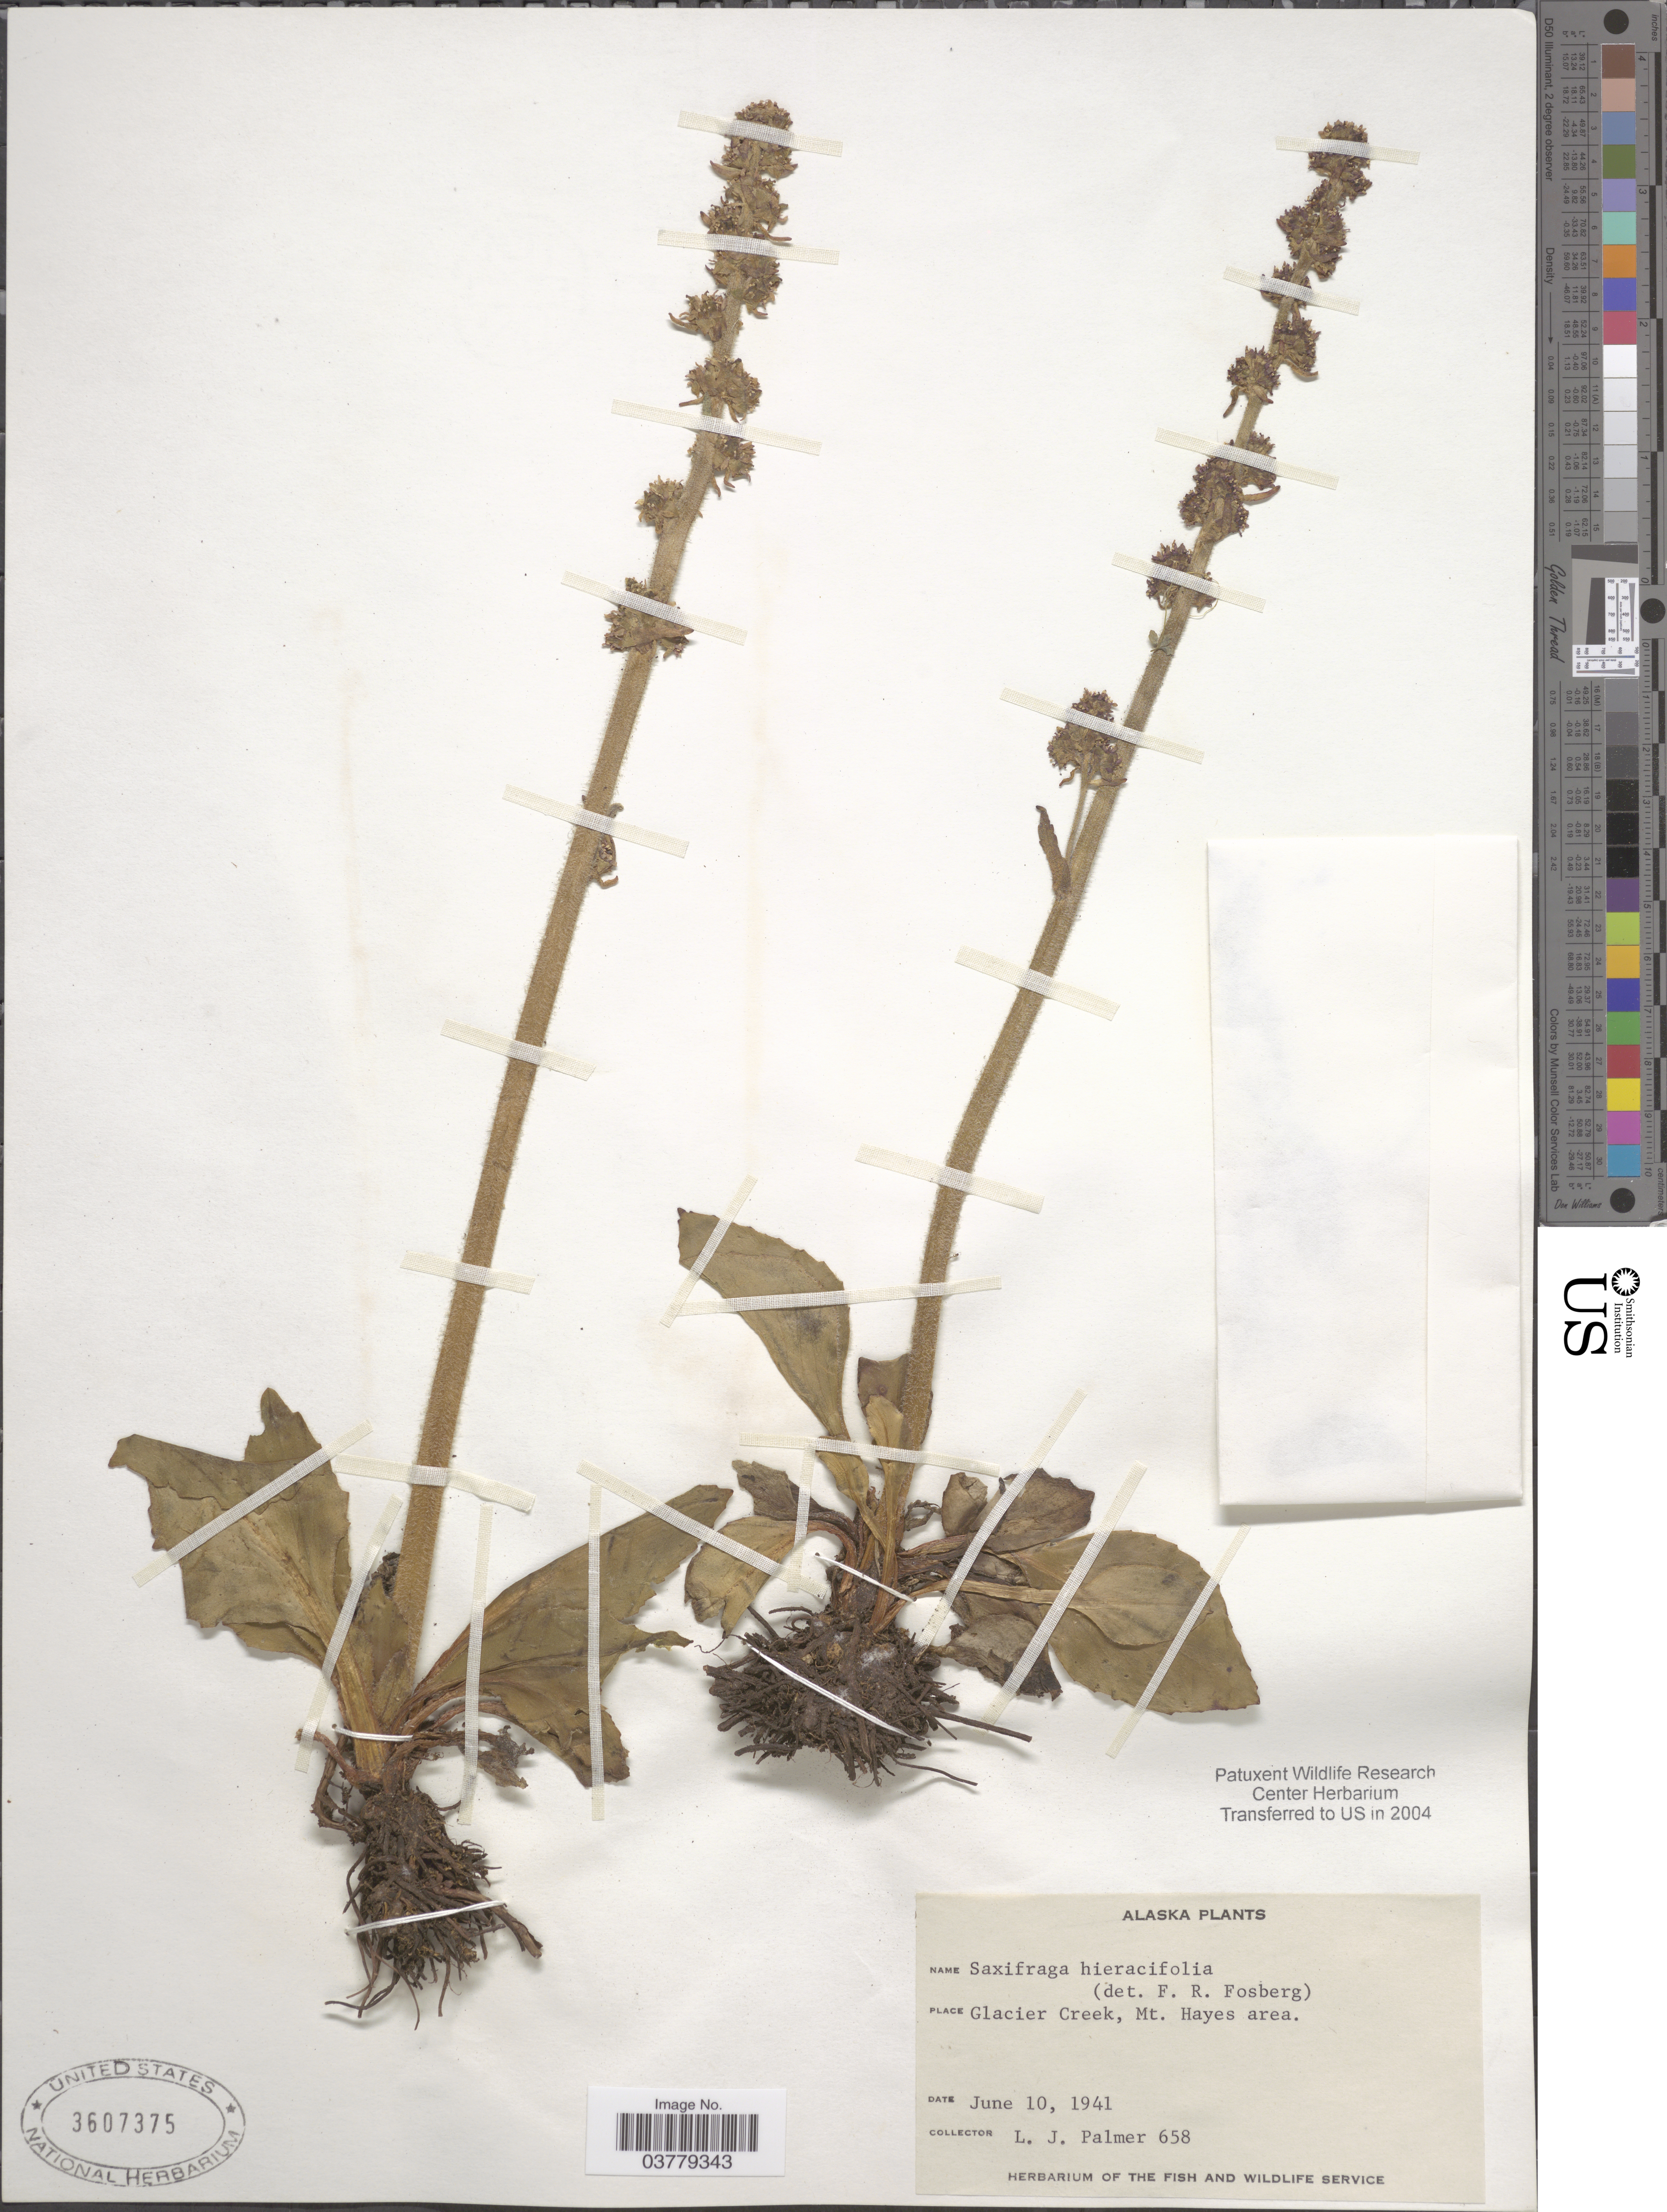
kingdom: Plantae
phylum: Tracheophyta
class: Magnoliopsida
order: Saxifragales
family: Saxifragaceae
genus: Micranthes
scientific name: Micranthes hieraciifolia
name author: (Waldst. & Kit. ex Willd.) Haw.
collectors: L. J. Palmer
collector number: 658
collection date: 1941-06-10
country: United States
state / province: Alaska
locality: Glacier Creek, Mt. Hayes area.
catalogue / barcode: US 3607375